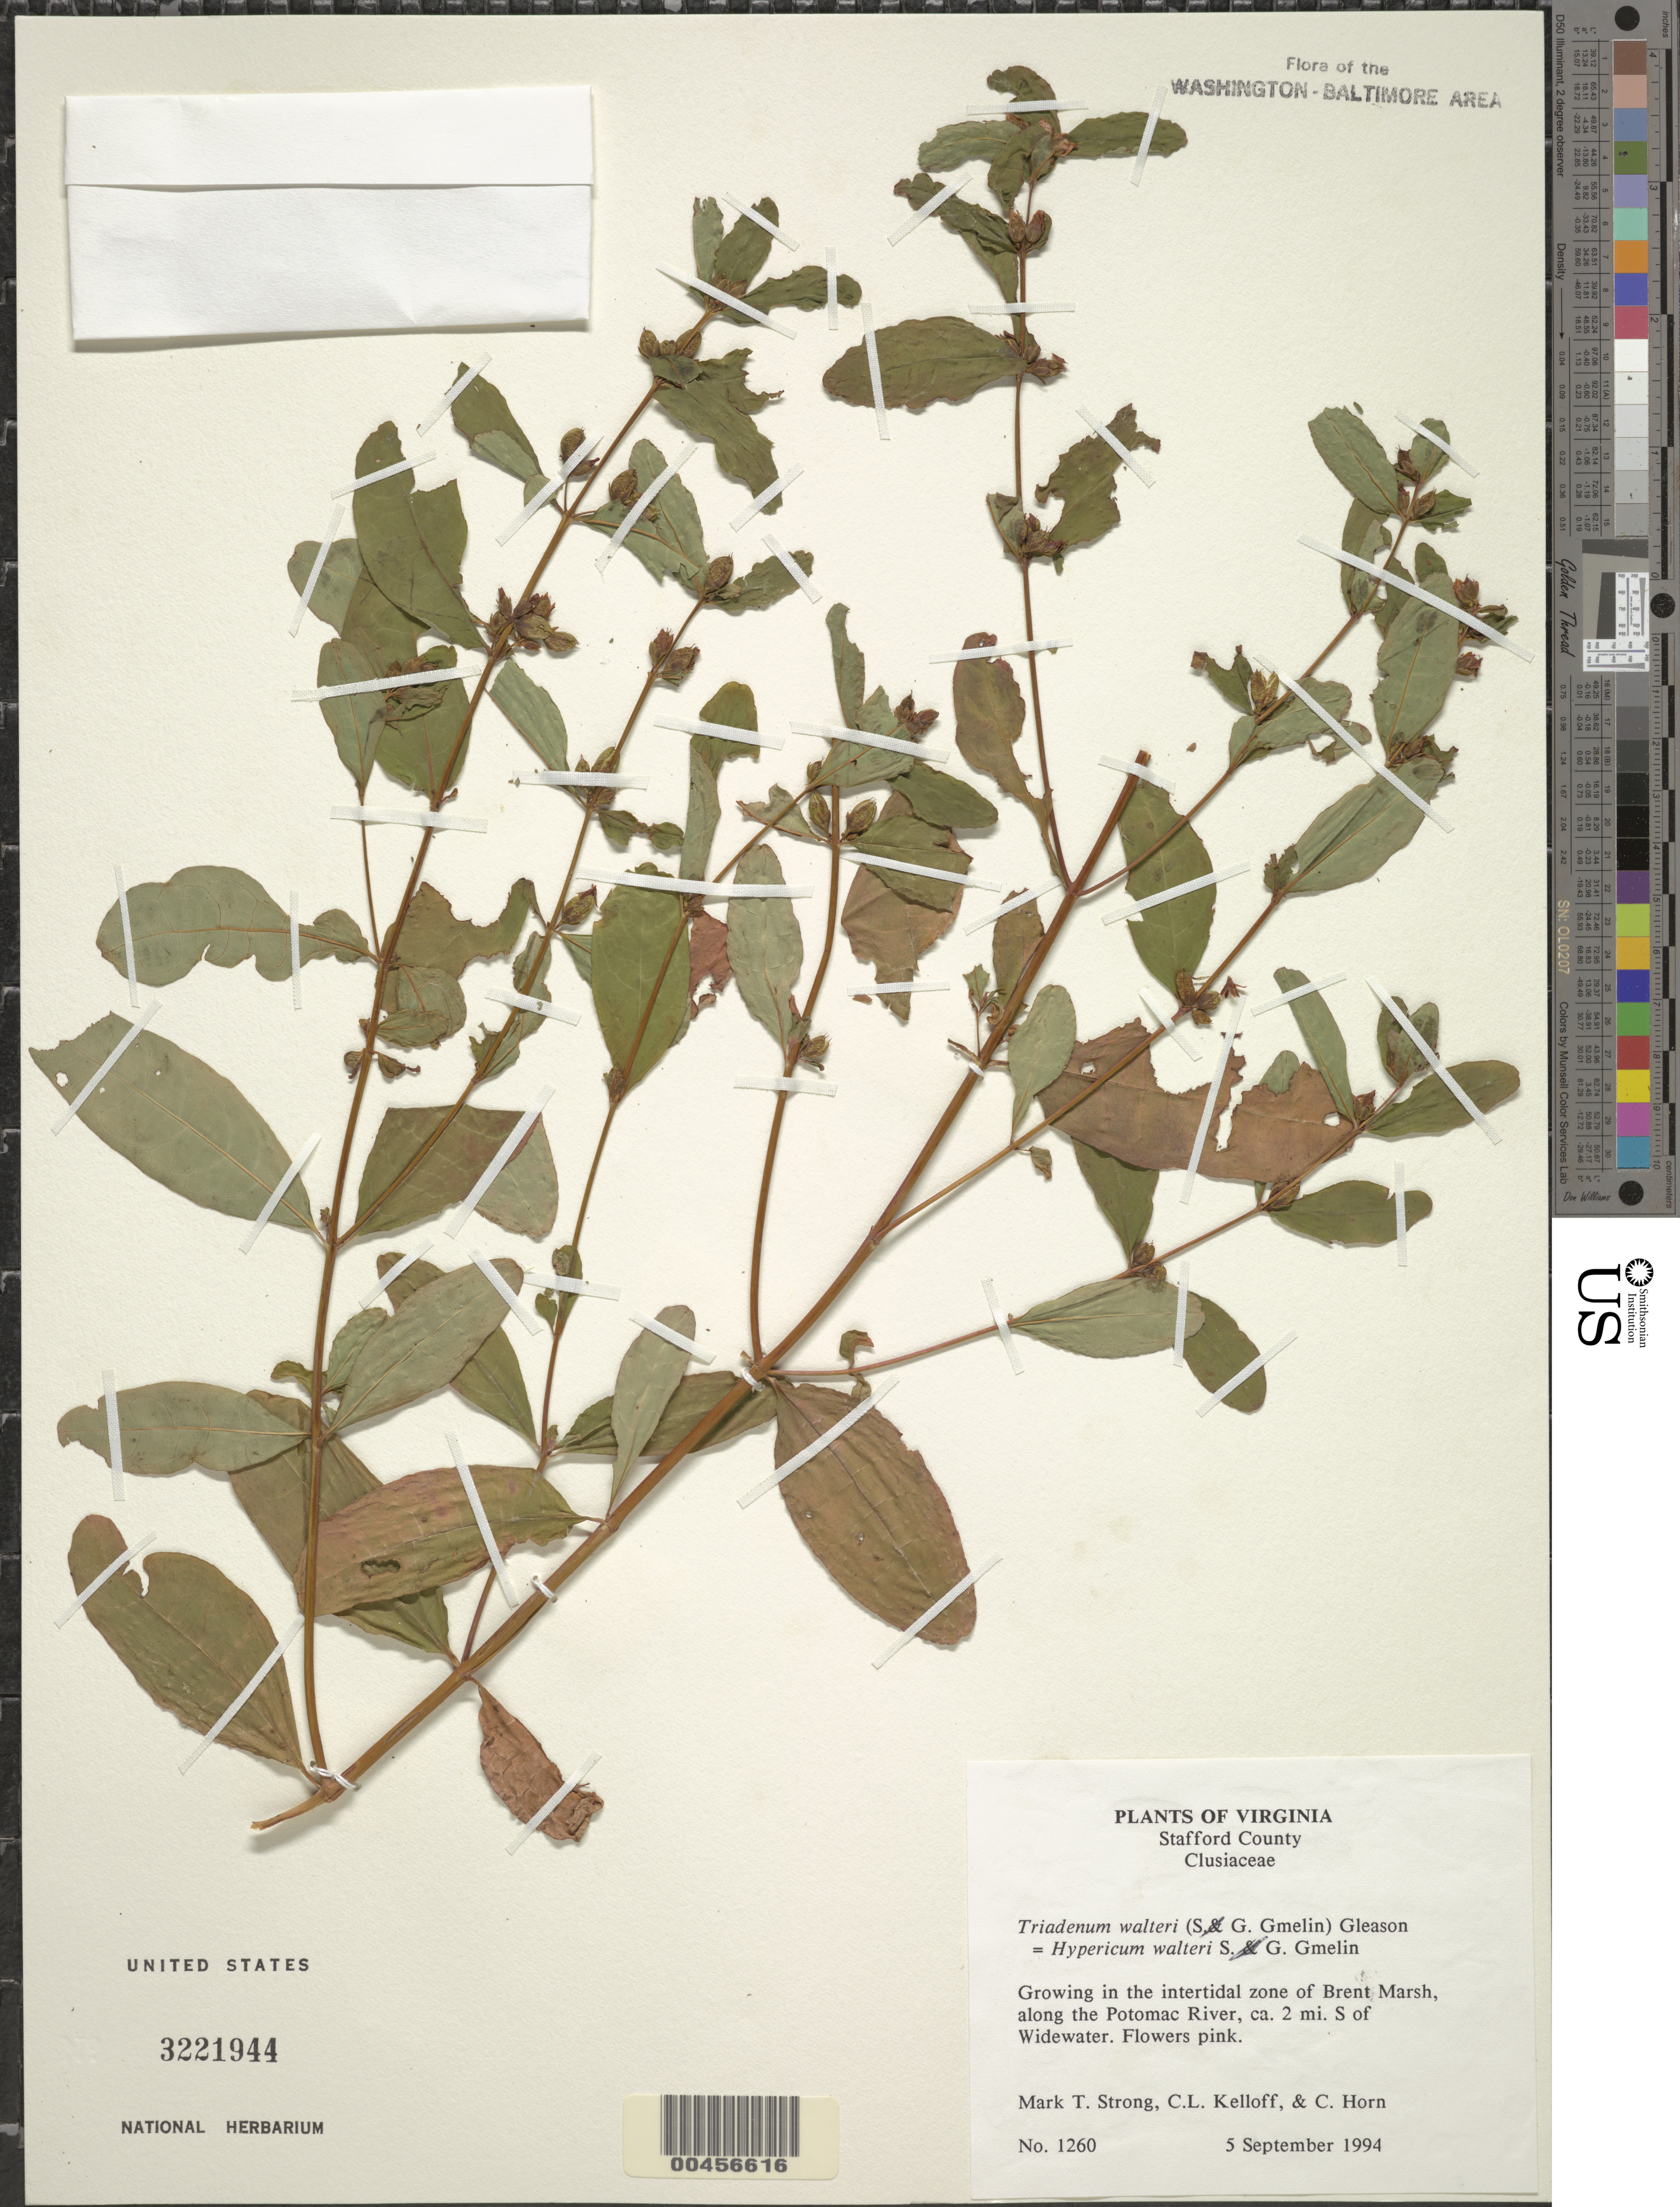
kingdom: Plantae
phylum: Tracheophyta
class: Magnoliopsida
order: Malpighiales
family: Hypericaceae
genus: Hypericum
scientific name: Hypericum walteri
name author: J.F. Gmel.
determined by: Strong, Mark T., (BOT), Smithsonian Institution - National Museum of Natural History (UNITED STATES)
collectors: M. T. Strong, C. L. Kelloff & C. Horn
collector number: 1260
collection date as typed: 05 Sep 1994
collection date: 1994-09-05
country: United States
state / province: Virginia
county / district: Stafford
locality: Brent Marsh along the Potomac River, S of Widewater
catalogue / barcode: US 3221944